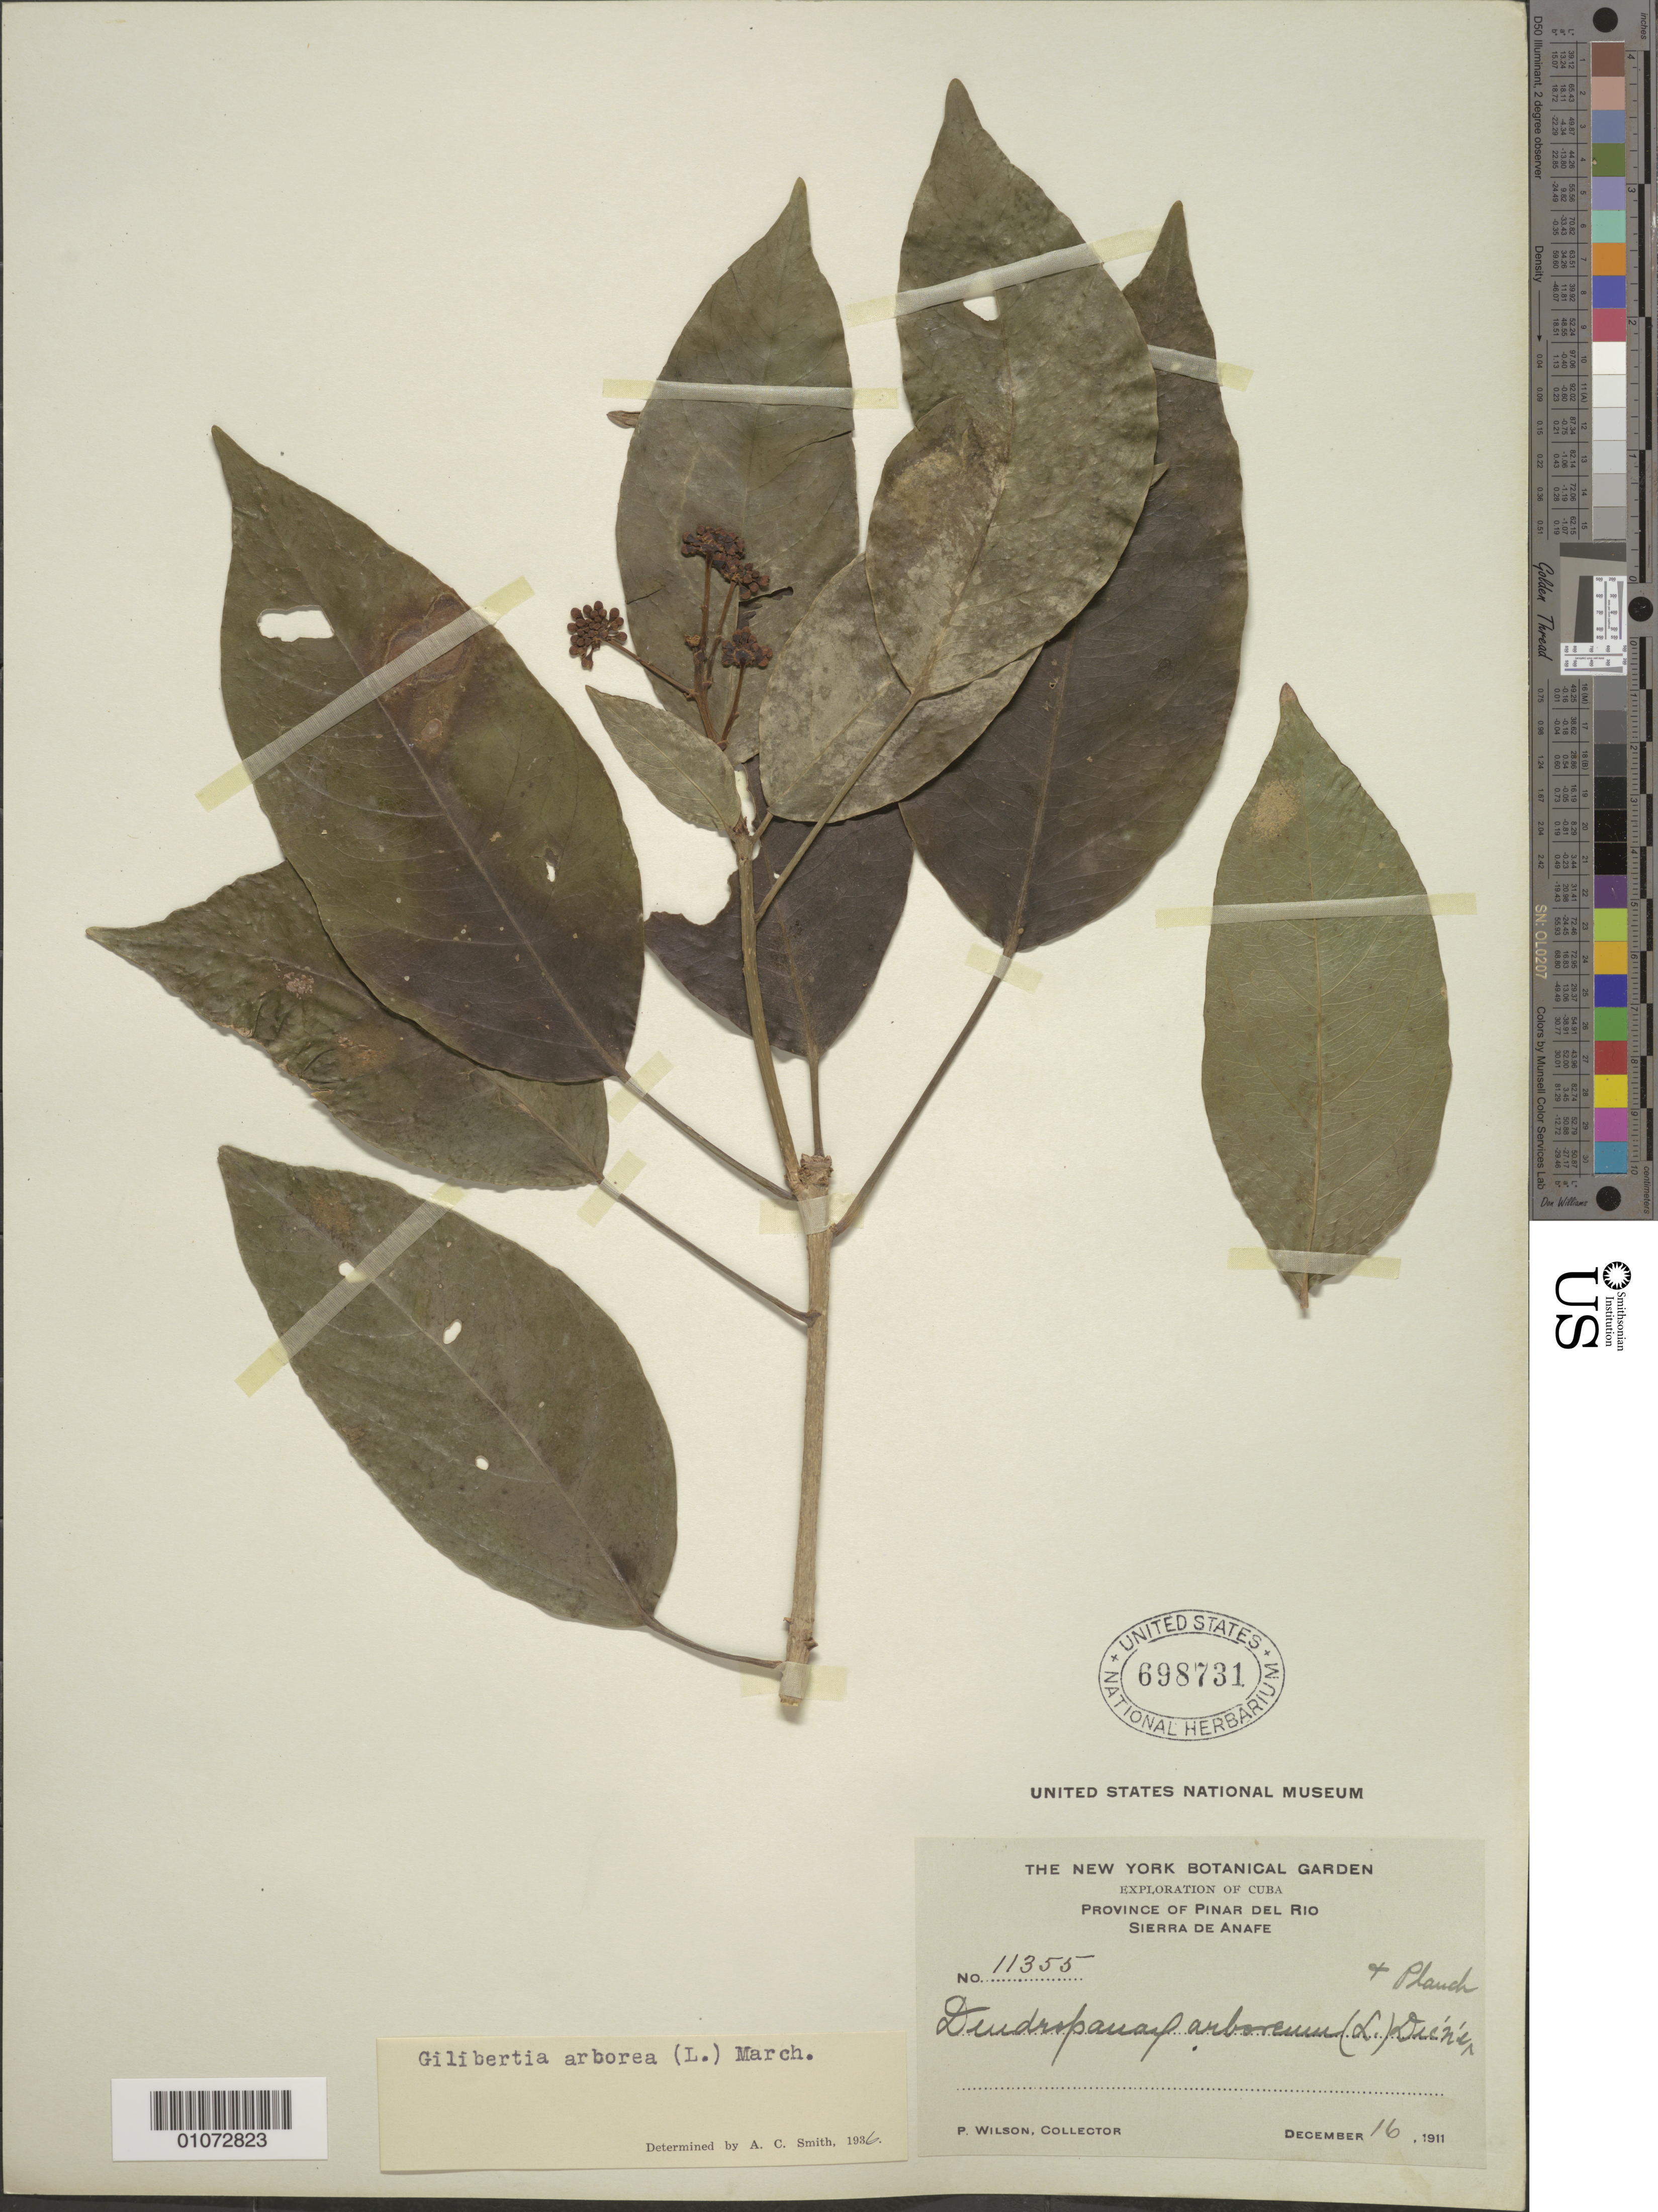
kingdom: Plantae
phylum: Tracheophyta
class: Magnoliopsida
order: Apiales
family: Araliaceae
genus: Dendropanax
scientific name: Dendropanax arboreus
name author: (L.) Decne. & Planch.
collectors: P. Wilson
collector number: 11355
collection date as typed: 16 Dec 1911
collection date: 1911-12-16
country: Cuba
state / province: Pinar del Rio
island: Cuba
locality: Sierra de Anafe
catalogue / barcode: US 698731